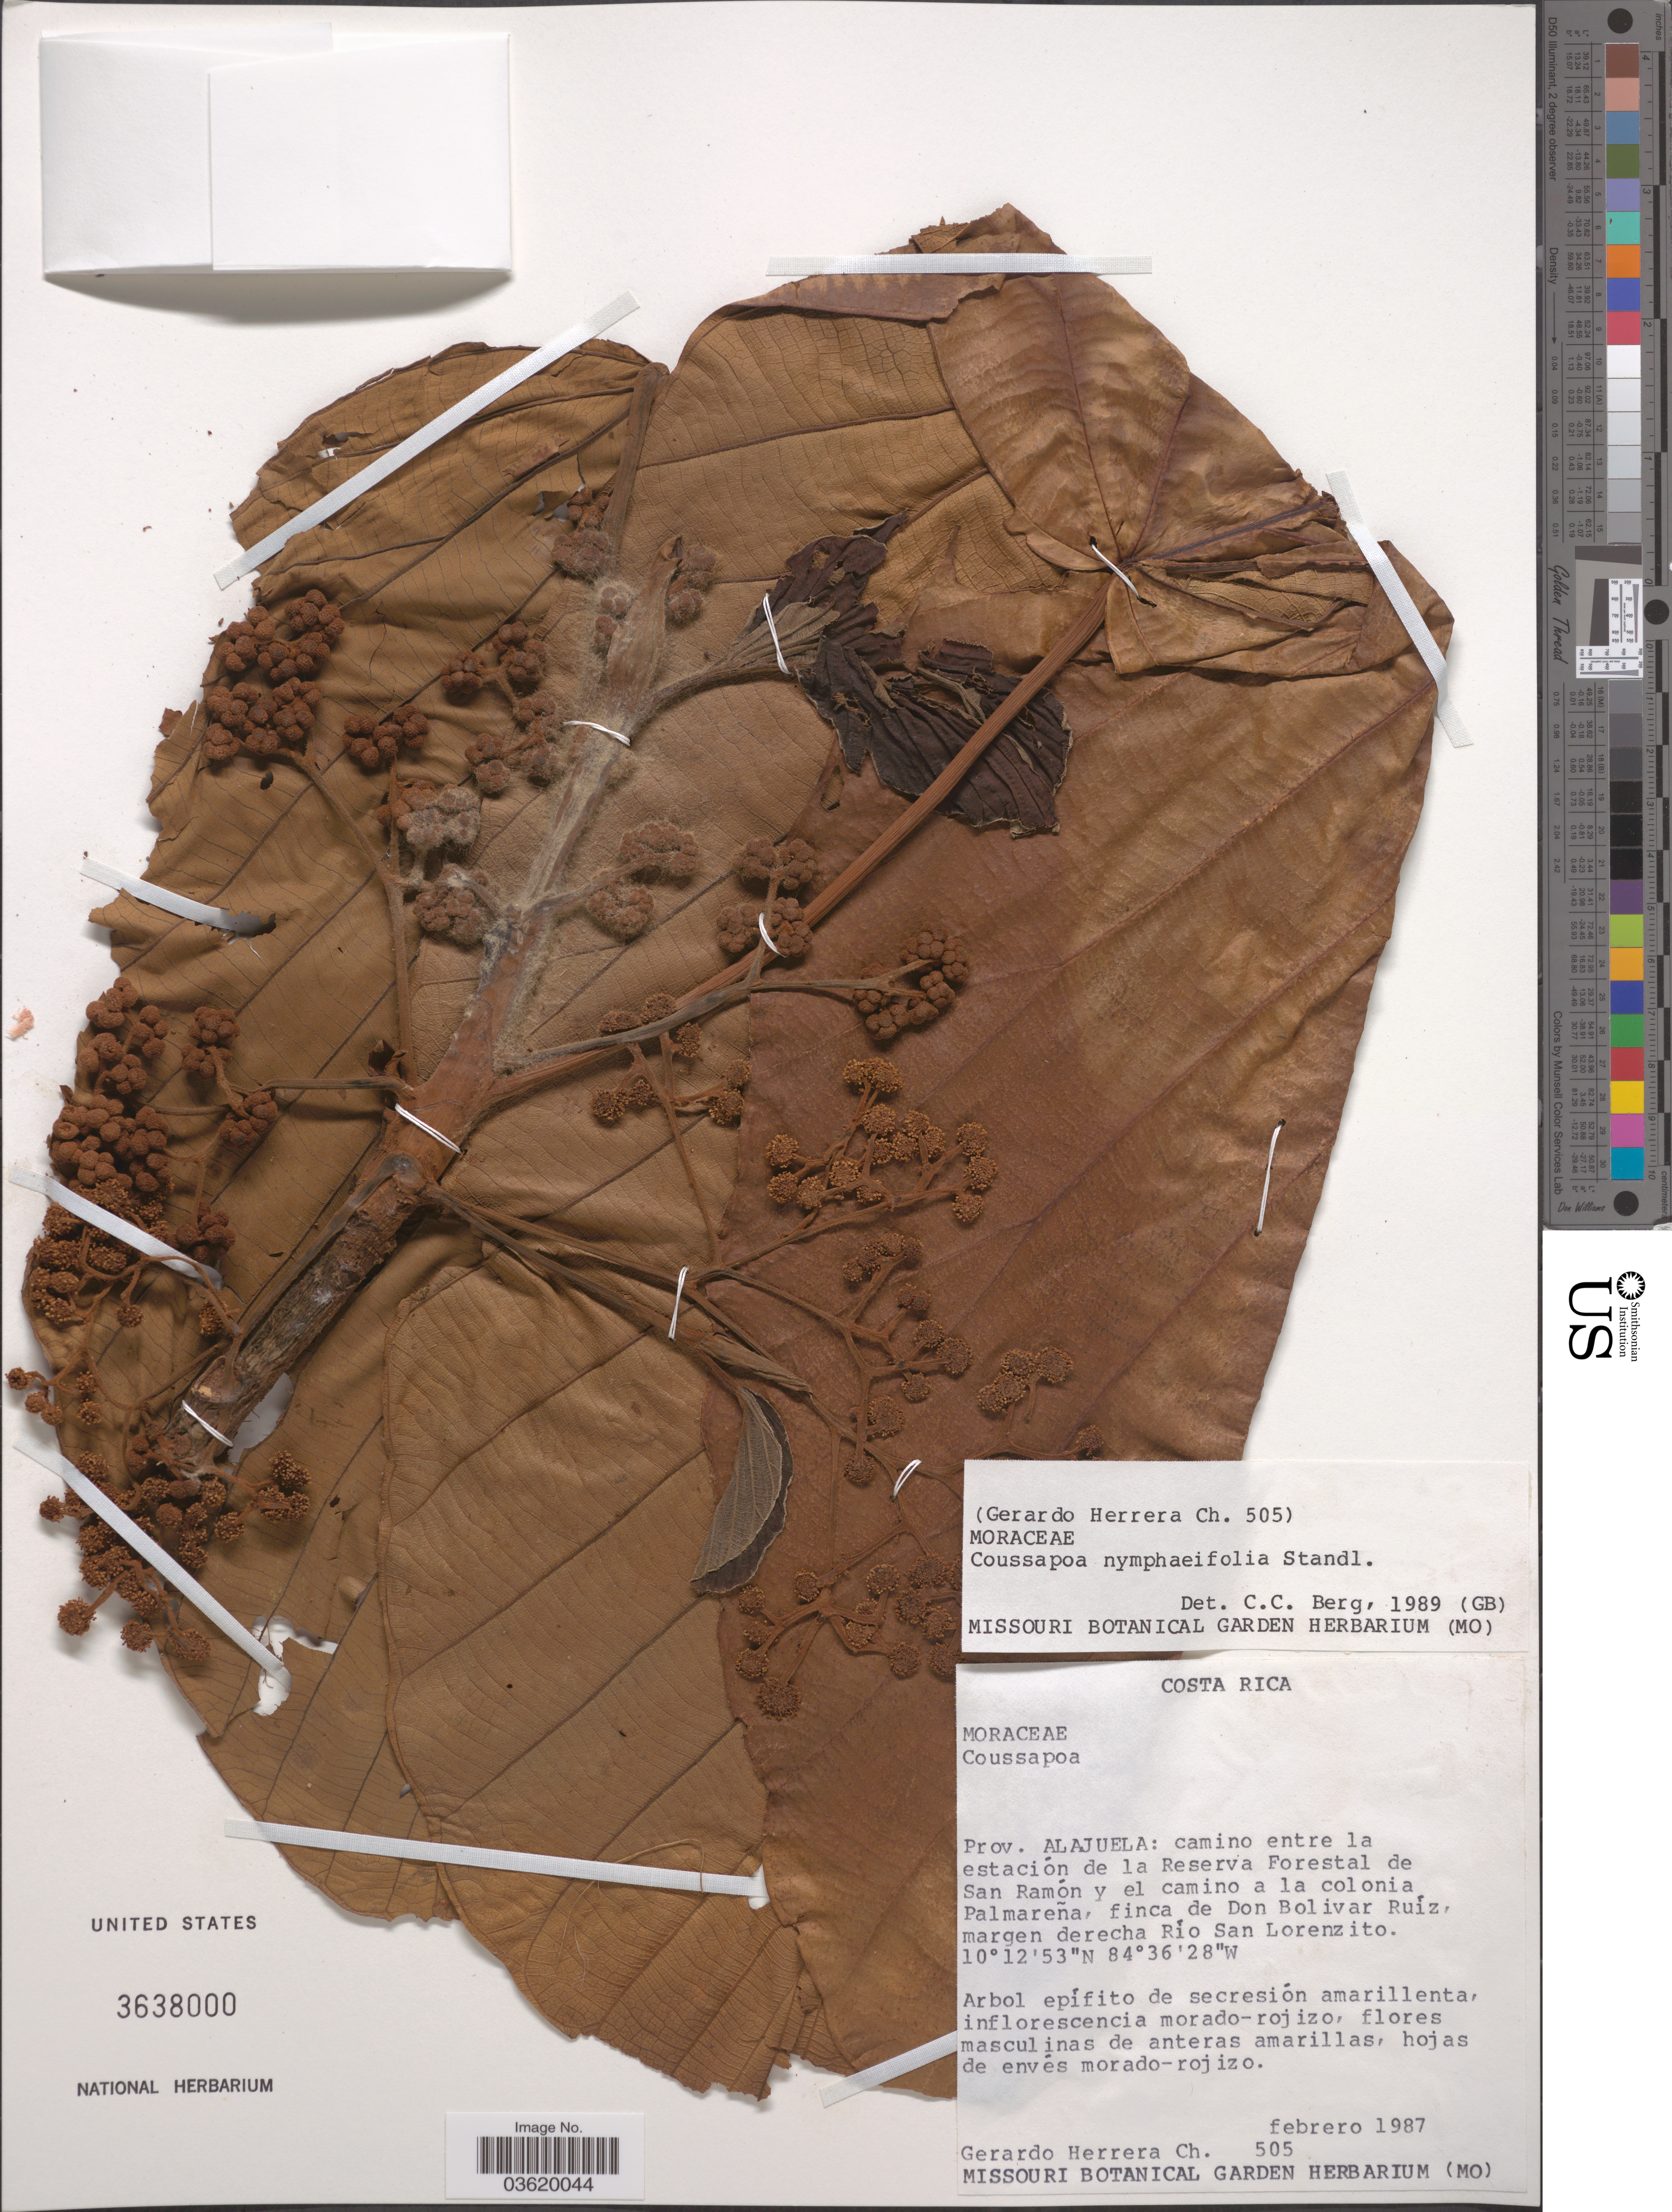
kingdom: Plantae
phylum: Tracheophyta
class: Magnoliopsida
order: Rosales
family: Urticaceae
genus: Coussapoa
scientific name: Coussapoa nymphaeifolia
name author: Standl.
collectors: G. Herrera Ch.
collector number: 505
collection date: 1987-02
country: Costa Rica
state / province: Alajuela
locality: Camino entre la estación de la Reserva Forestal de San Ramón y el camino a la colonia Palmareña, finca de Don Bolivar Ruíz, margen derecha Río San Lorenzito.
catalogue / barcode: US 3638000